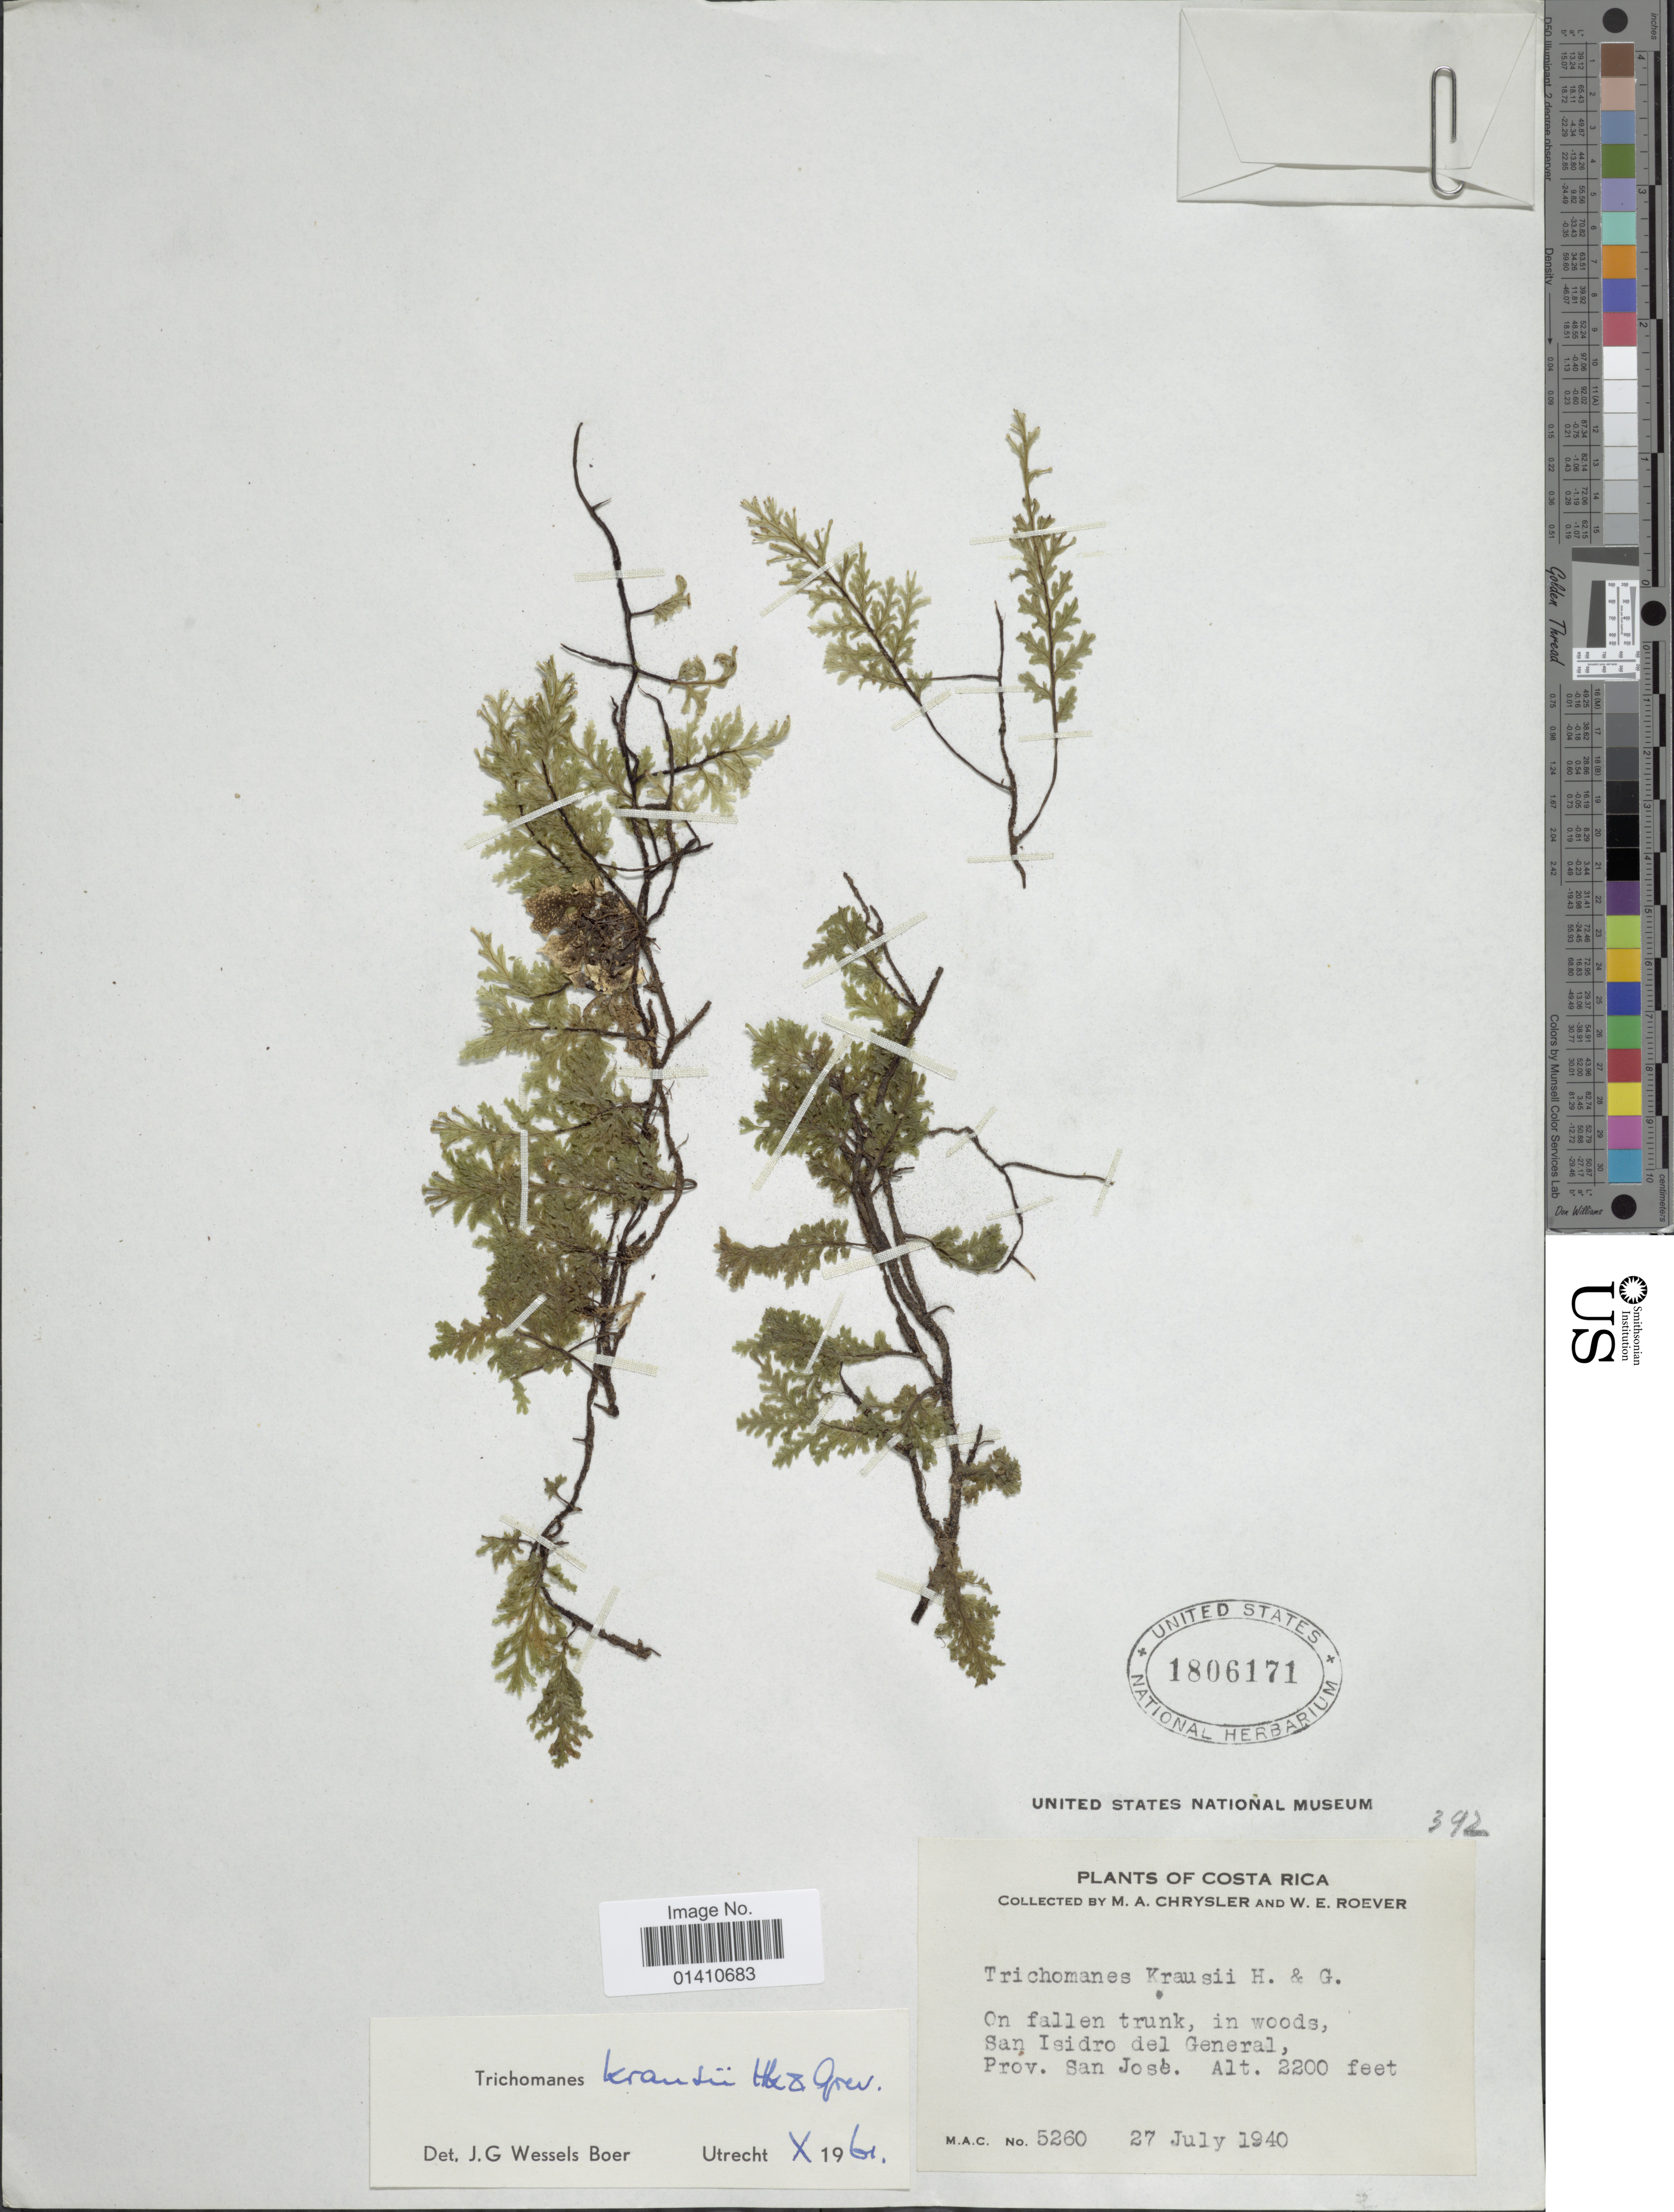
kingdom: Plantae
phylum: Tracheophyta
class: Polypodiopsida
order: Hymenophyllales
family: Hymenophyllaceae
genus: Didymoglossum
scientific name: Didymoglossum kraussii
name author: (Hook. & Grev.) C. Presl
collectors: M. A. Chrysler & W. Roever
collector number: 5260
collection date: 1940-07-27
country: Costa Rica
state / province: San José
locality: On fallen trunk, in woods, San Isidro del General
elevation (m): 671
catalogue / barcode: US 1806171